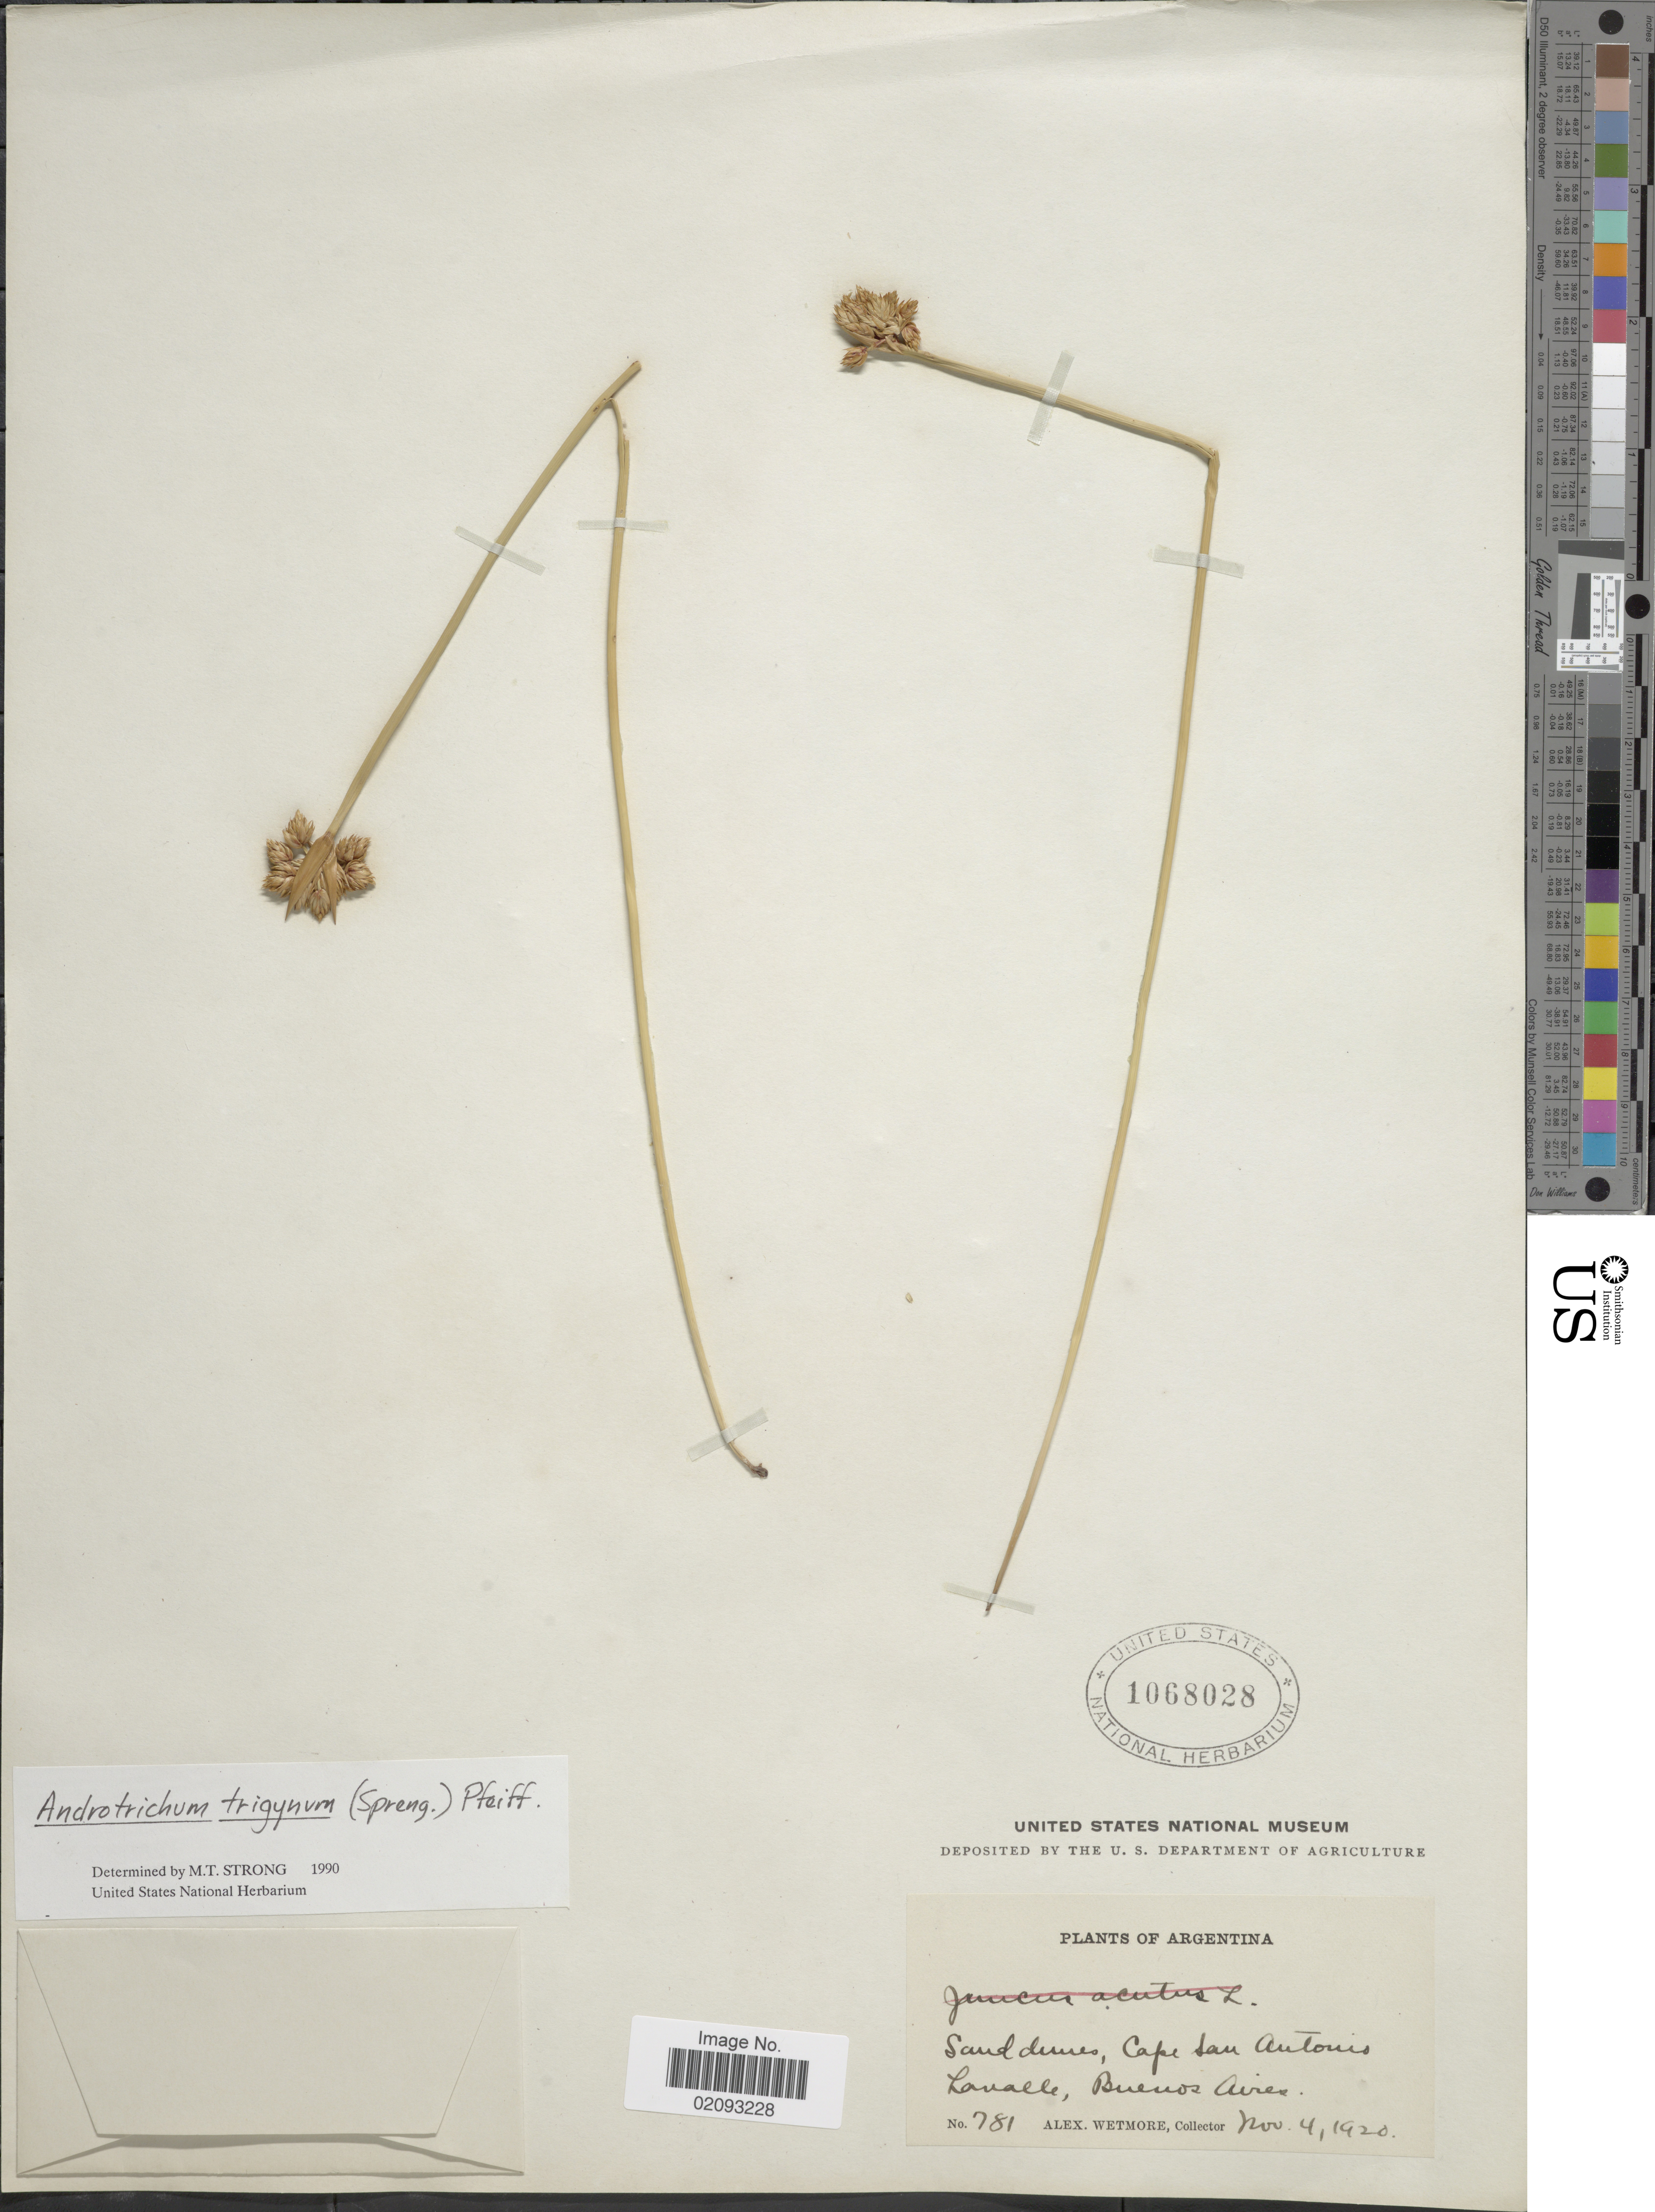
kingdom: Plantae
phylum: Tracheophyta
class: Liliopsida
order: Poales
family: Cyperaceae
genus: Cyperus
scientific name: Cyperus trigynus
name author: Spreng.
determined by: Strong, Mark T., (BOT), Smithsonian Institution - National Museum of Natural History (UNITED STATES)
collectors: A. Wetmore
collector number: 781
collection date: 1920-11-04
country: Argentina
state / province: Buenos Aires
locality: Cape San Antonis Lavalle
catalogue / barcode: US 1068028